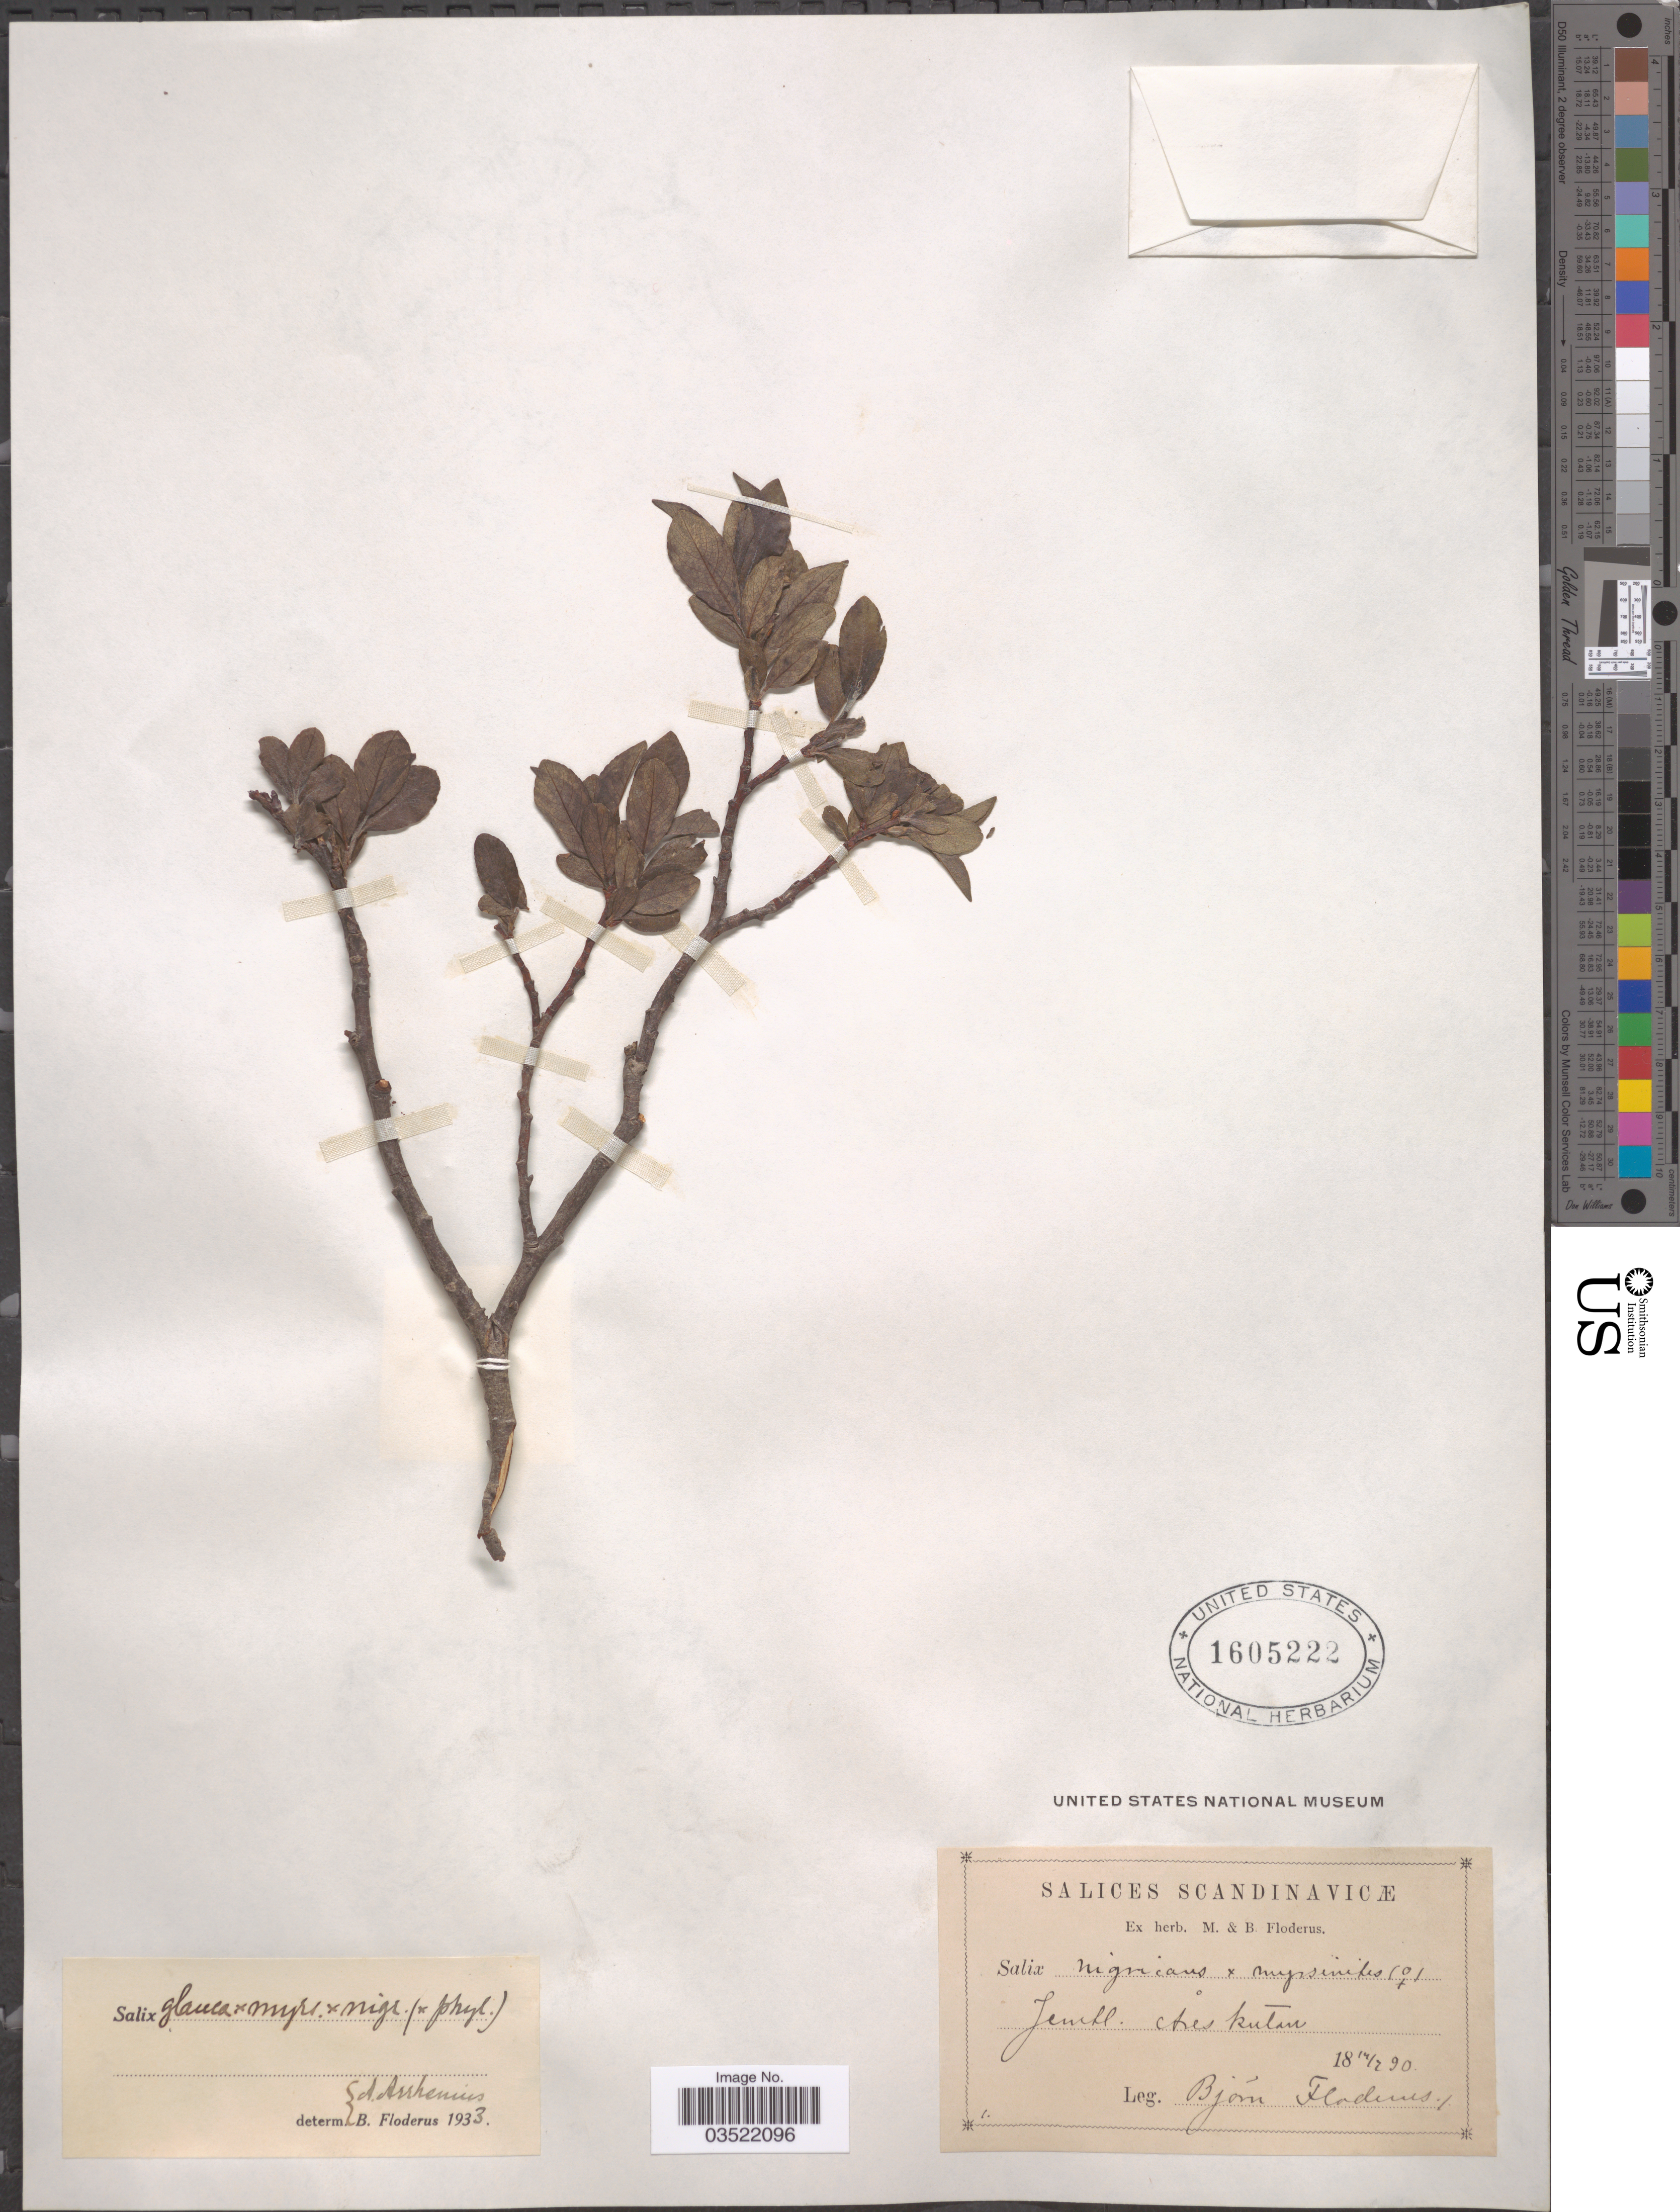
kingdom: Plantae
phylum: Tracheophyta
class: Magnoliopsida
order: Malpighiales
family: Salicaceae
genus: Salix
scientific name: Salix glauca x S. myrsinites L. x S. nigricans Sm. x S. phylicifolia L.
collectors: B. G. O. Floderus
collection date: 1890-07-14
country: Sweden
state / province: Jämtland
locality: Scandinavicæ. Jamtl. Åreskutan.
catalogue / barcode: US 1605222